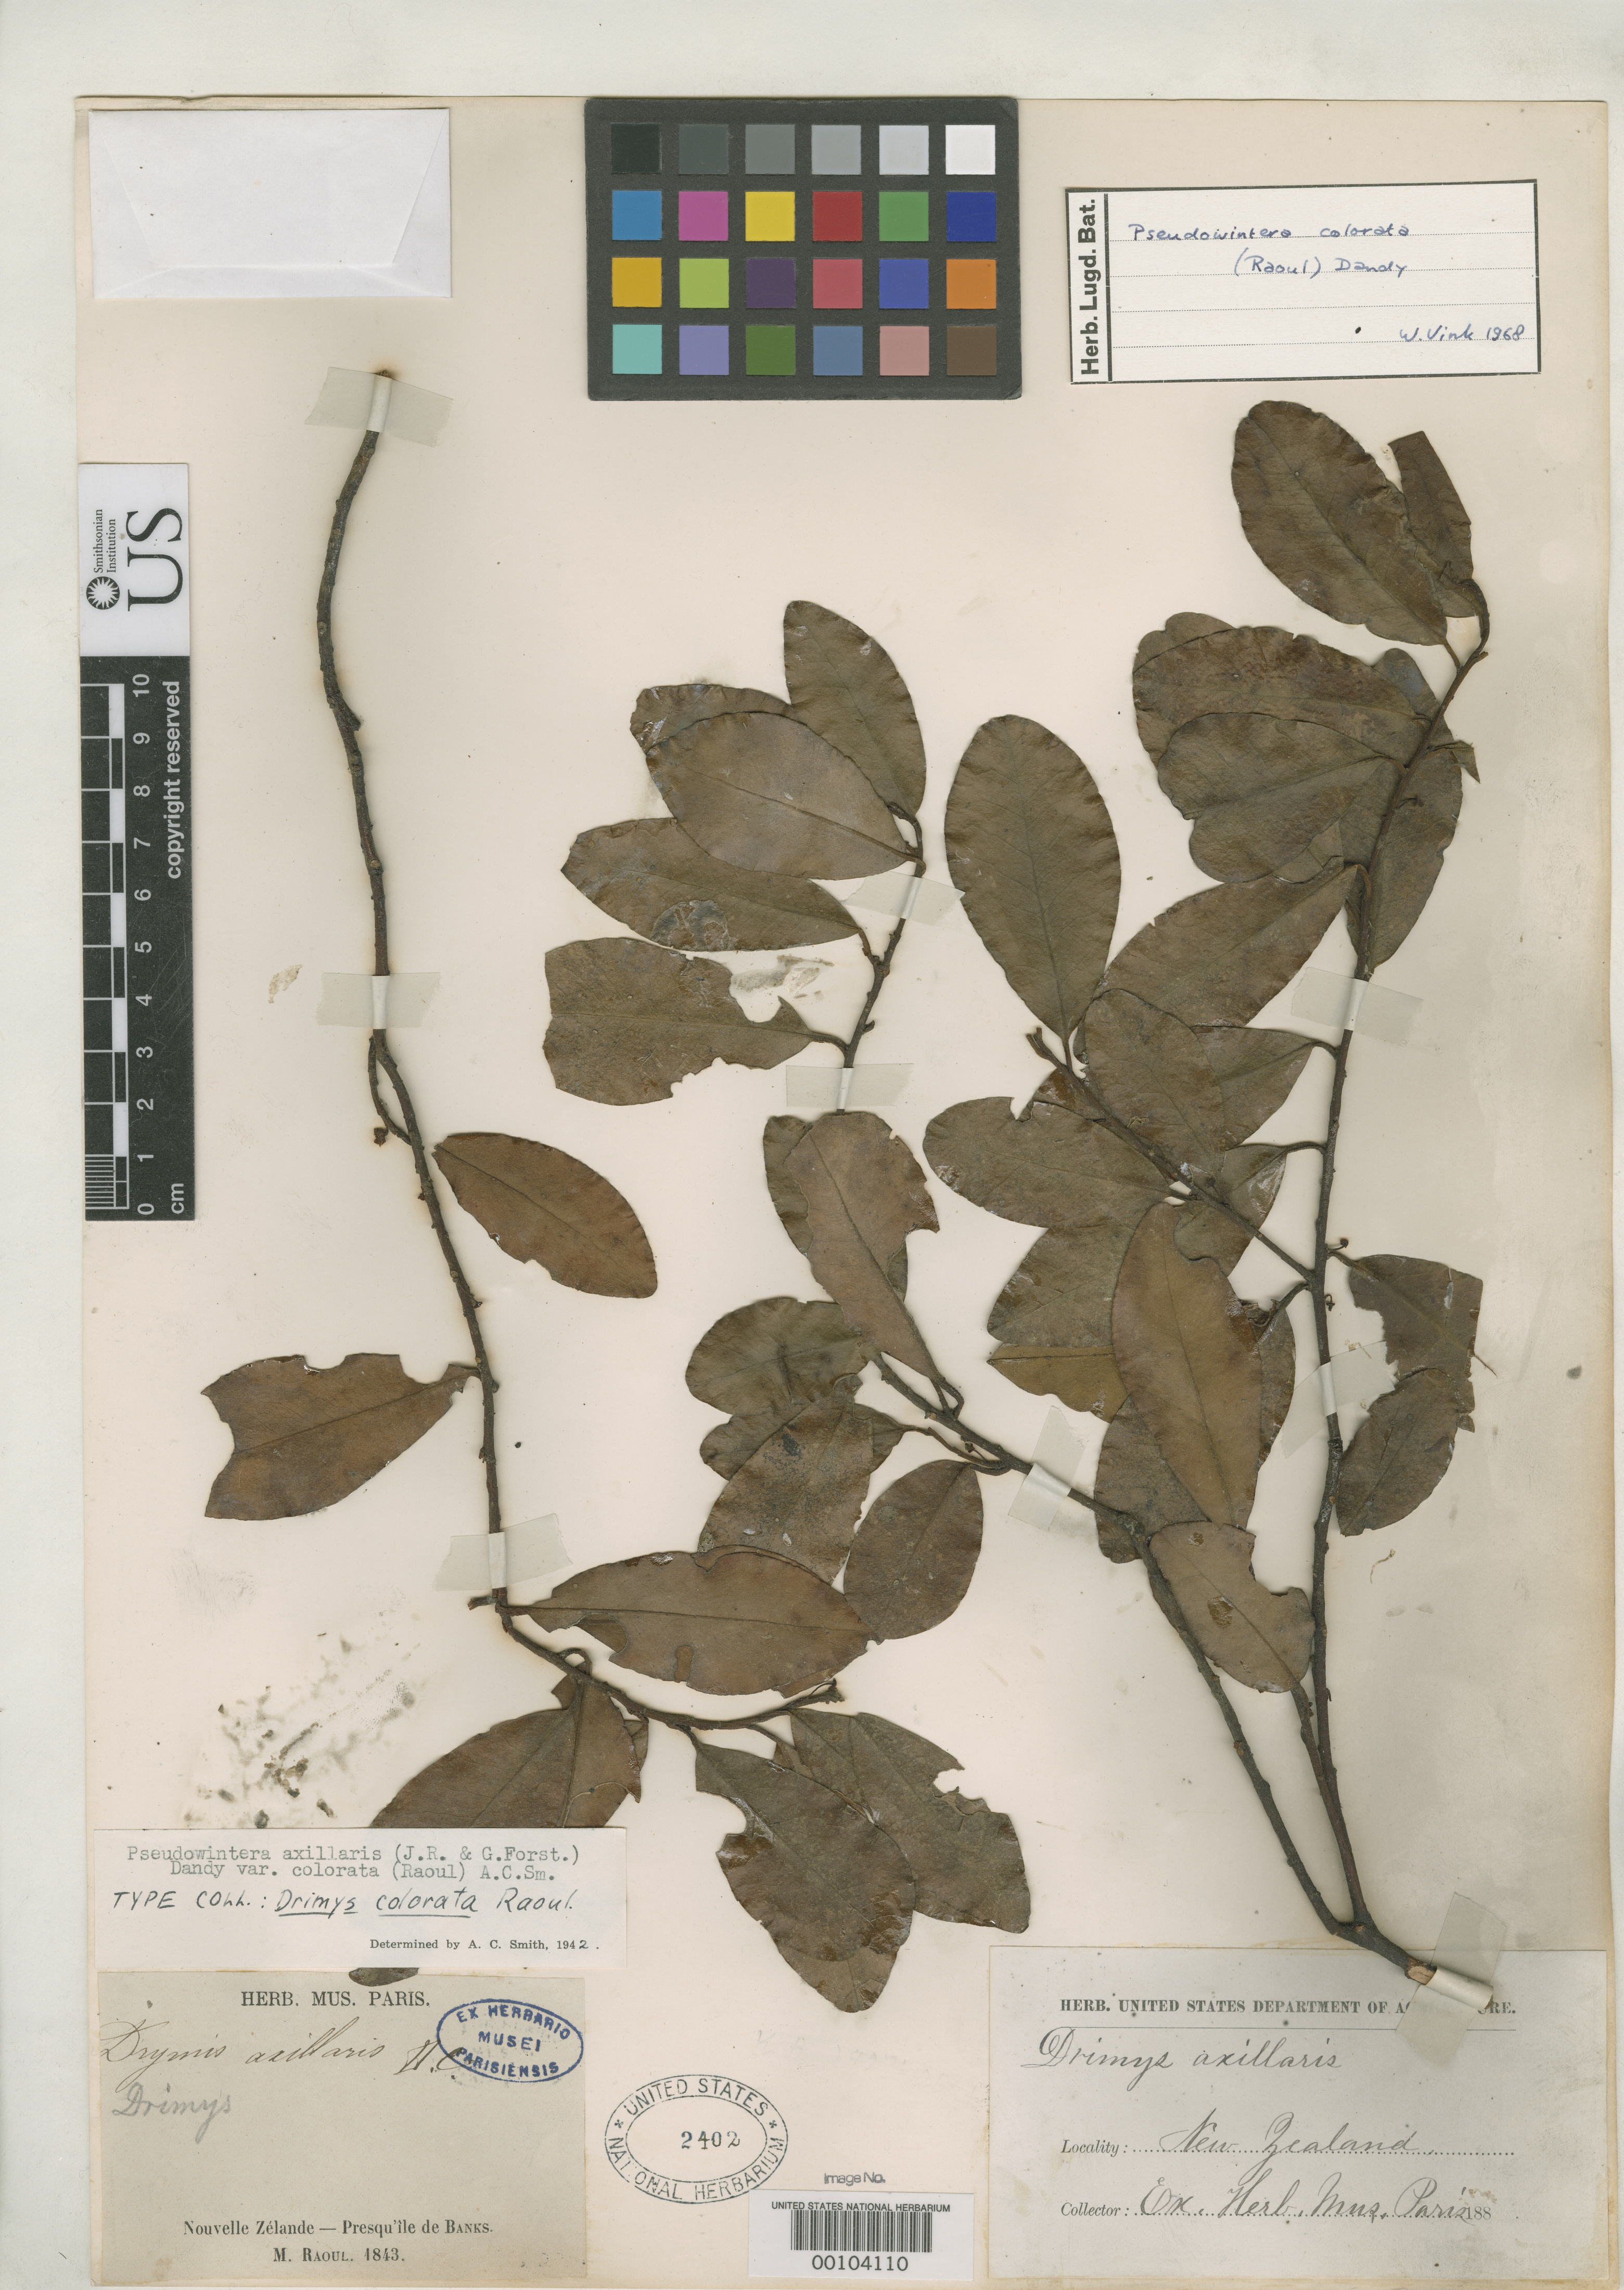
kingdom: Plantae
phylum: Tracheophyta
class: Magnoliopsida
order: Canellales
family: Winteraceae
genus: Drimys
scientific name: Drimys colorata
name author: M. Raoul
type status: Type Collection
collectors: M. Raoul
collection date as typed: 1843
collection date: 1843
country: New Zealand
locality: Presqu'lle de banks.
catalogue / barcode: US 2402